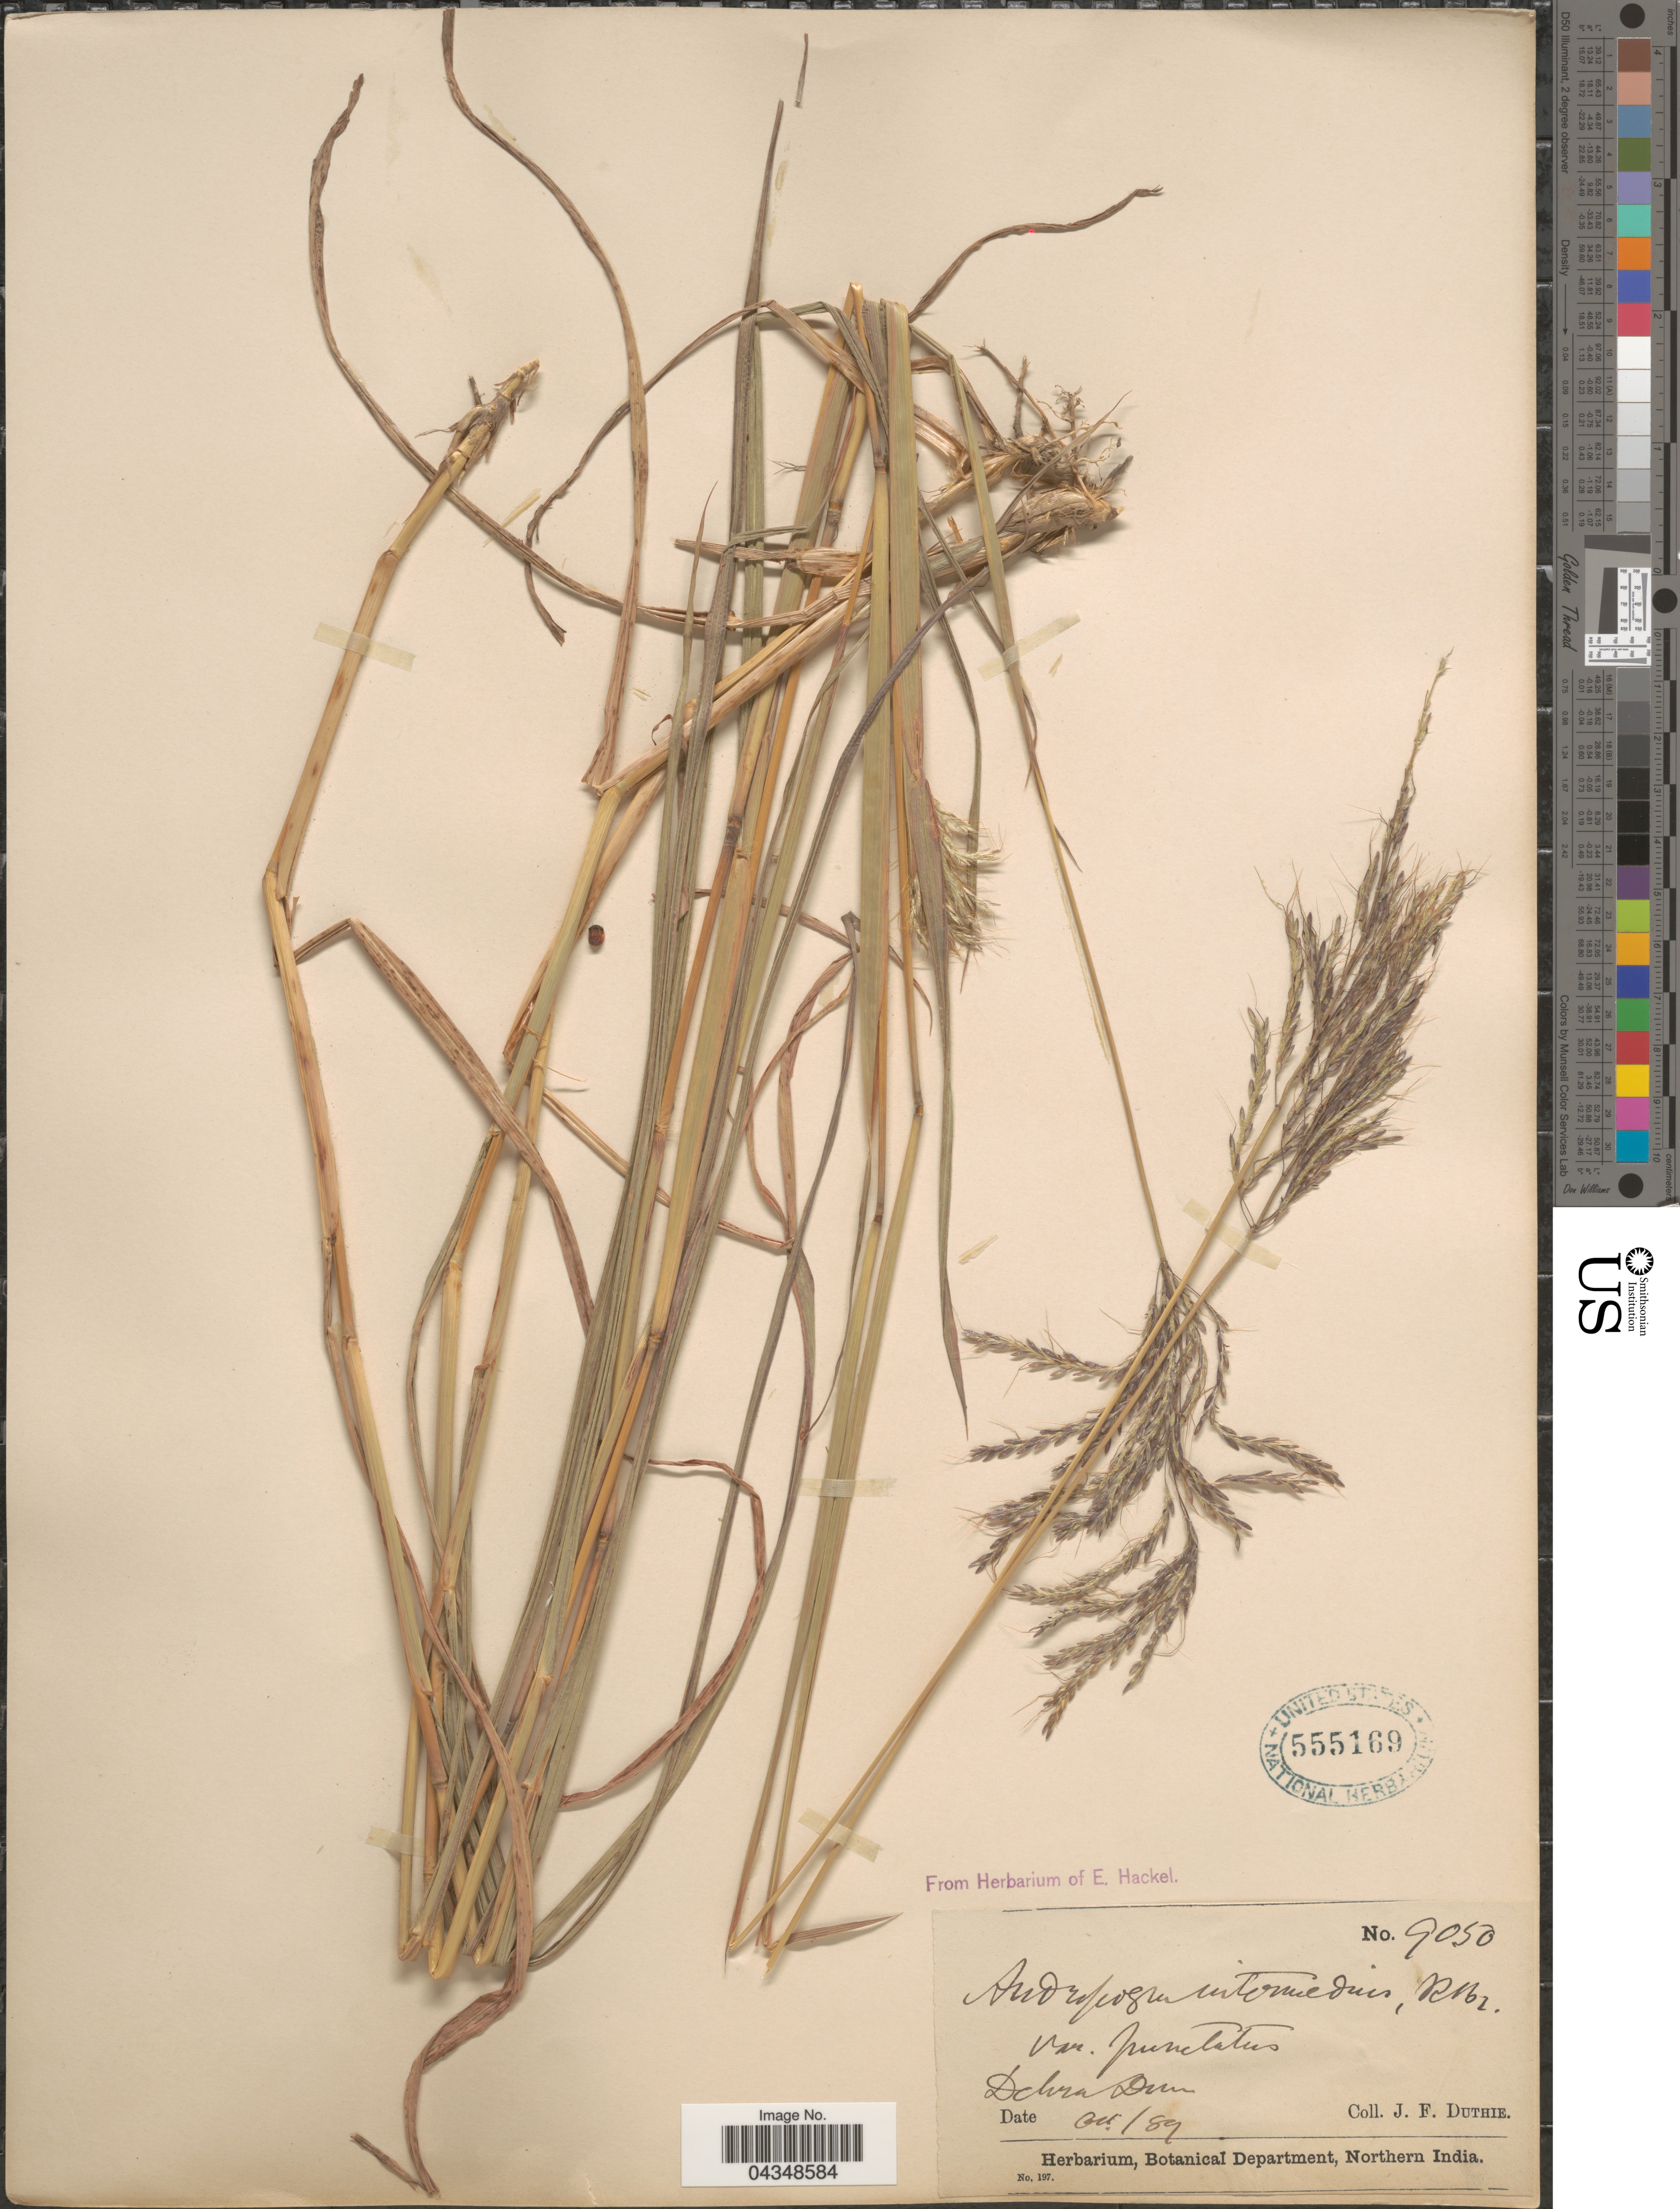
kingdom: Plantae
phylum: Tracheophyta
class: Liliopsida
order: Poales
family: Poaceae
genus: Bothriochloa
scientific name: Bothriochloa bladhii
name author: (Retz.) S.T. Blake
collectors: J. F. Duthie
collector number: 9050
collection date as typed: Transcribed d/m/y: /10/89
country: India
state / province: Uttarakhand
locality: Northern India. Dehra Dun.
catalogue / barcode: US 555169